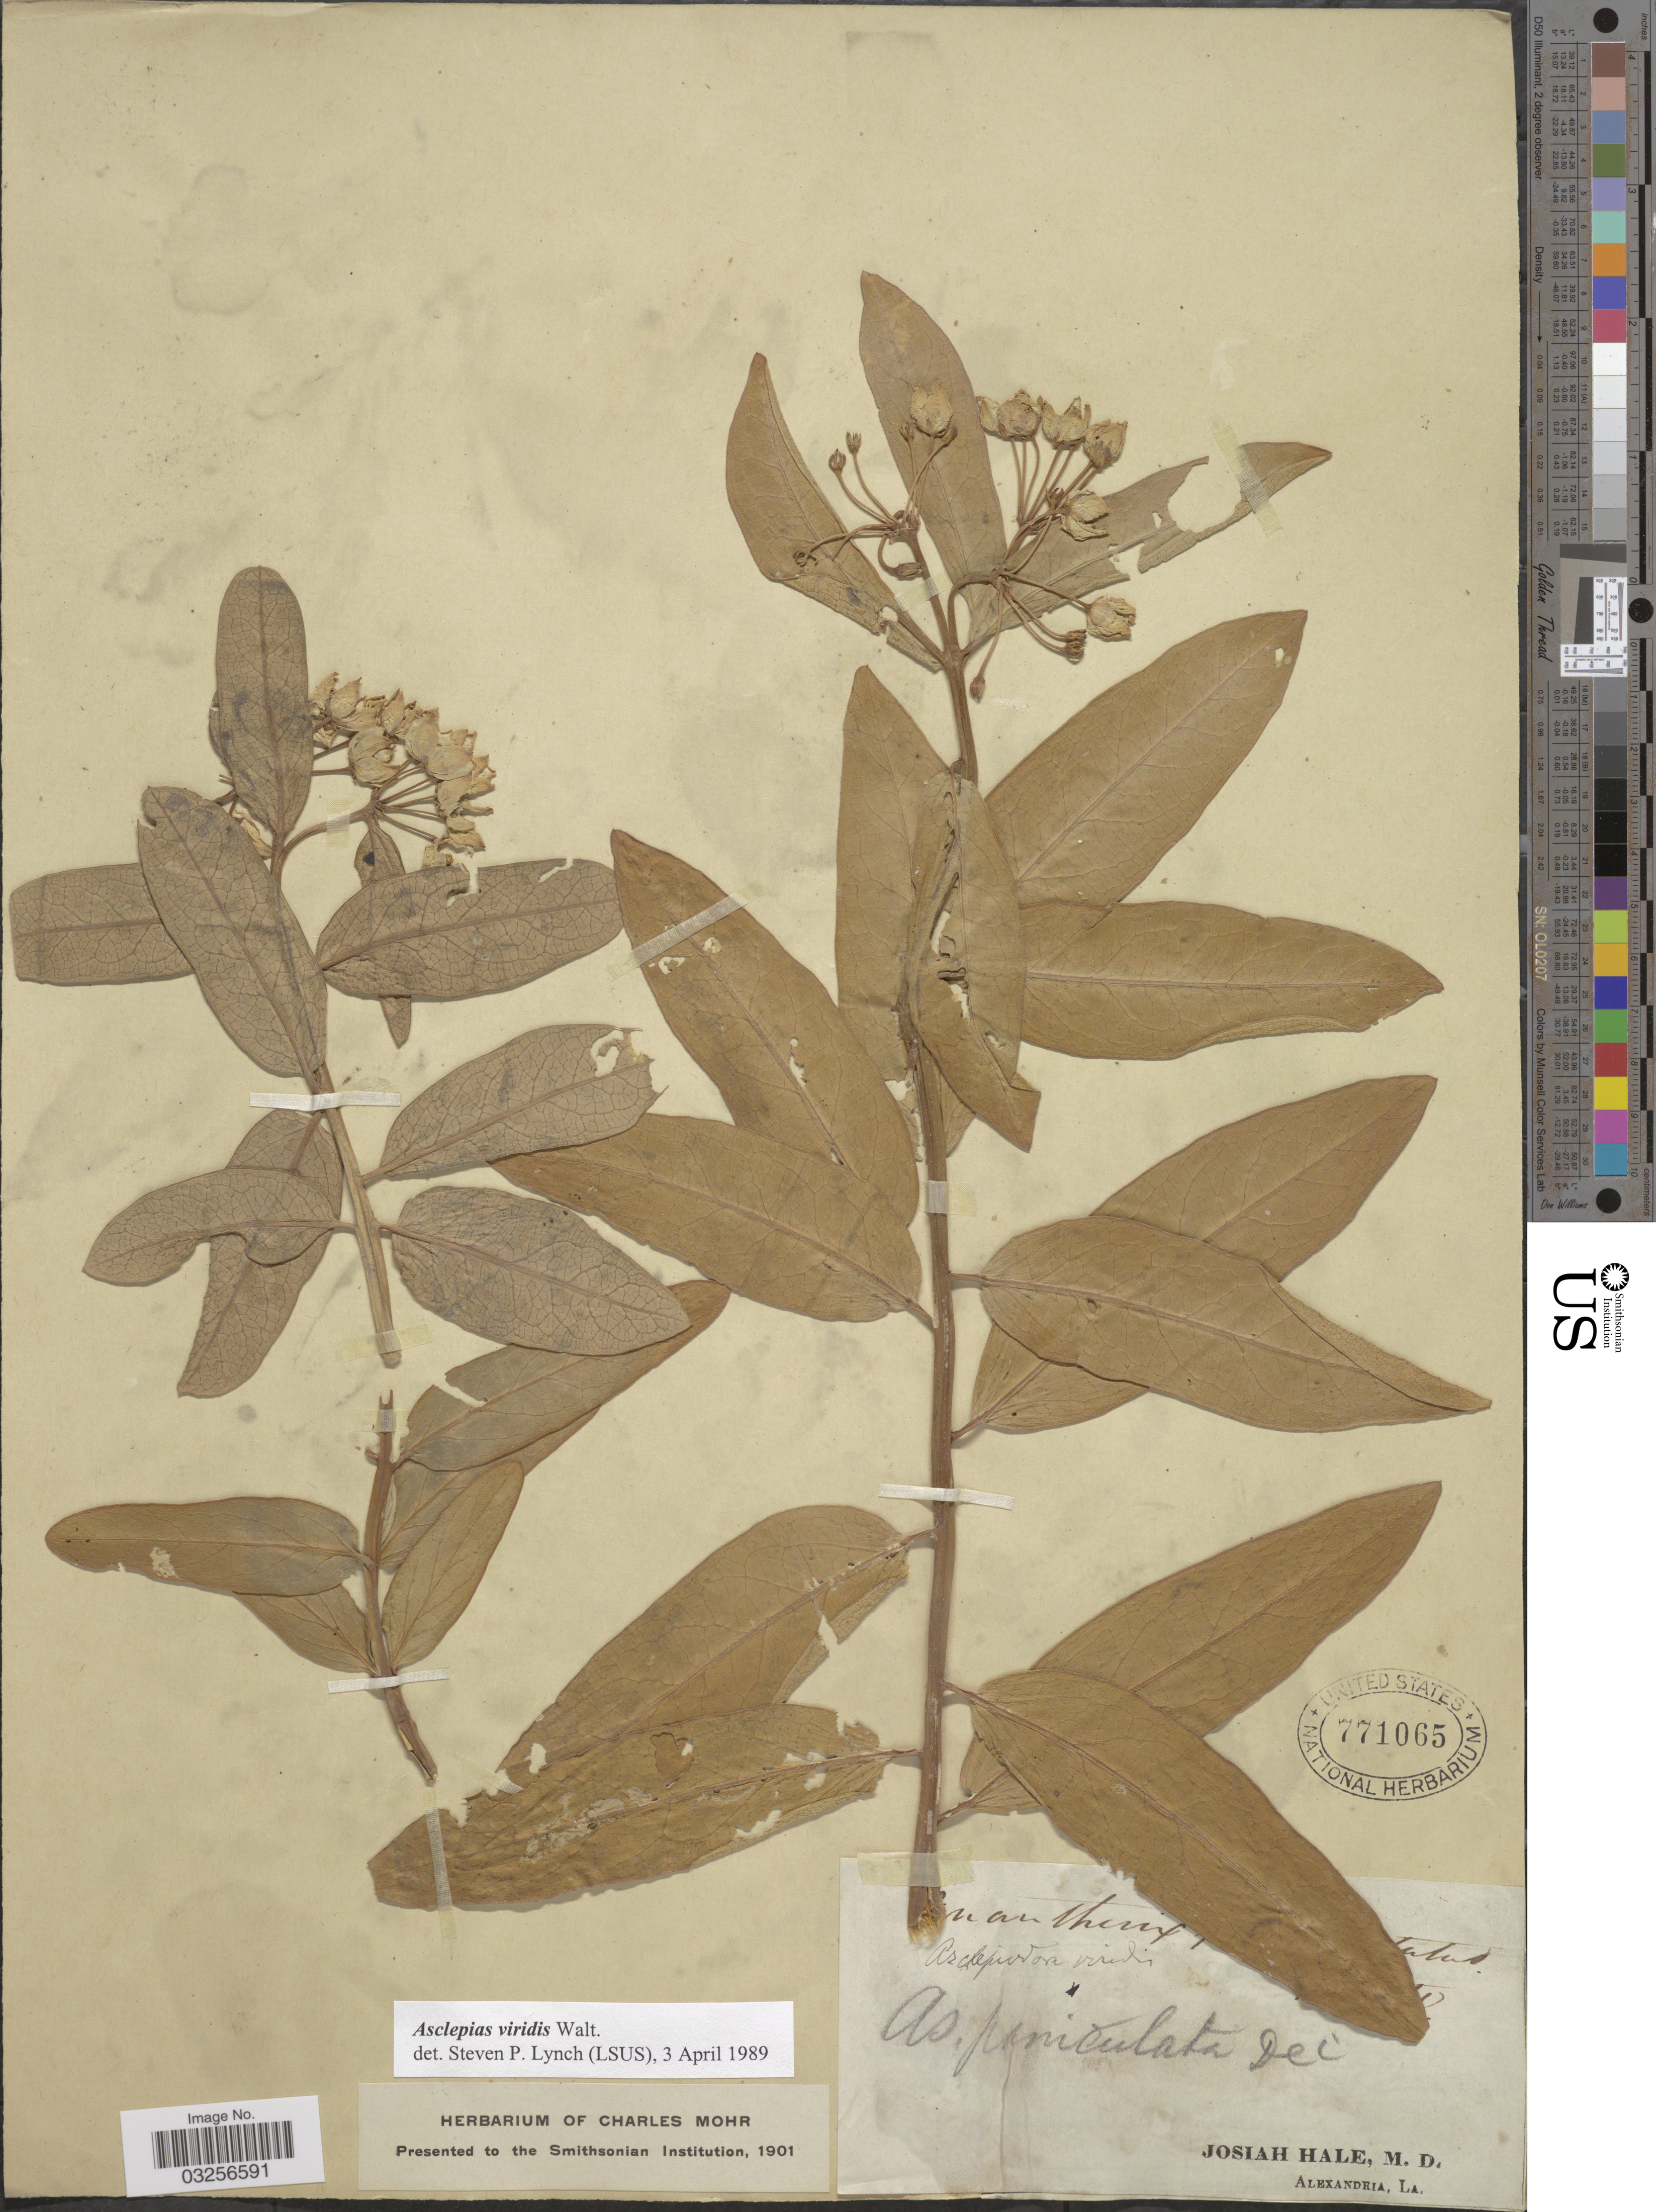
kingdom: Plantae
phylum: Tracheophyta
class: Magnoliopsida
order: Gentianales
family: Apocynaceae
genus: Asclepias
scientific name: Asclepias viridis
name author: Walter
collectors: J. Hale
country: United States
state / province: Louisiana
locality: Alexandria.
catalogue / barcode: US 771065